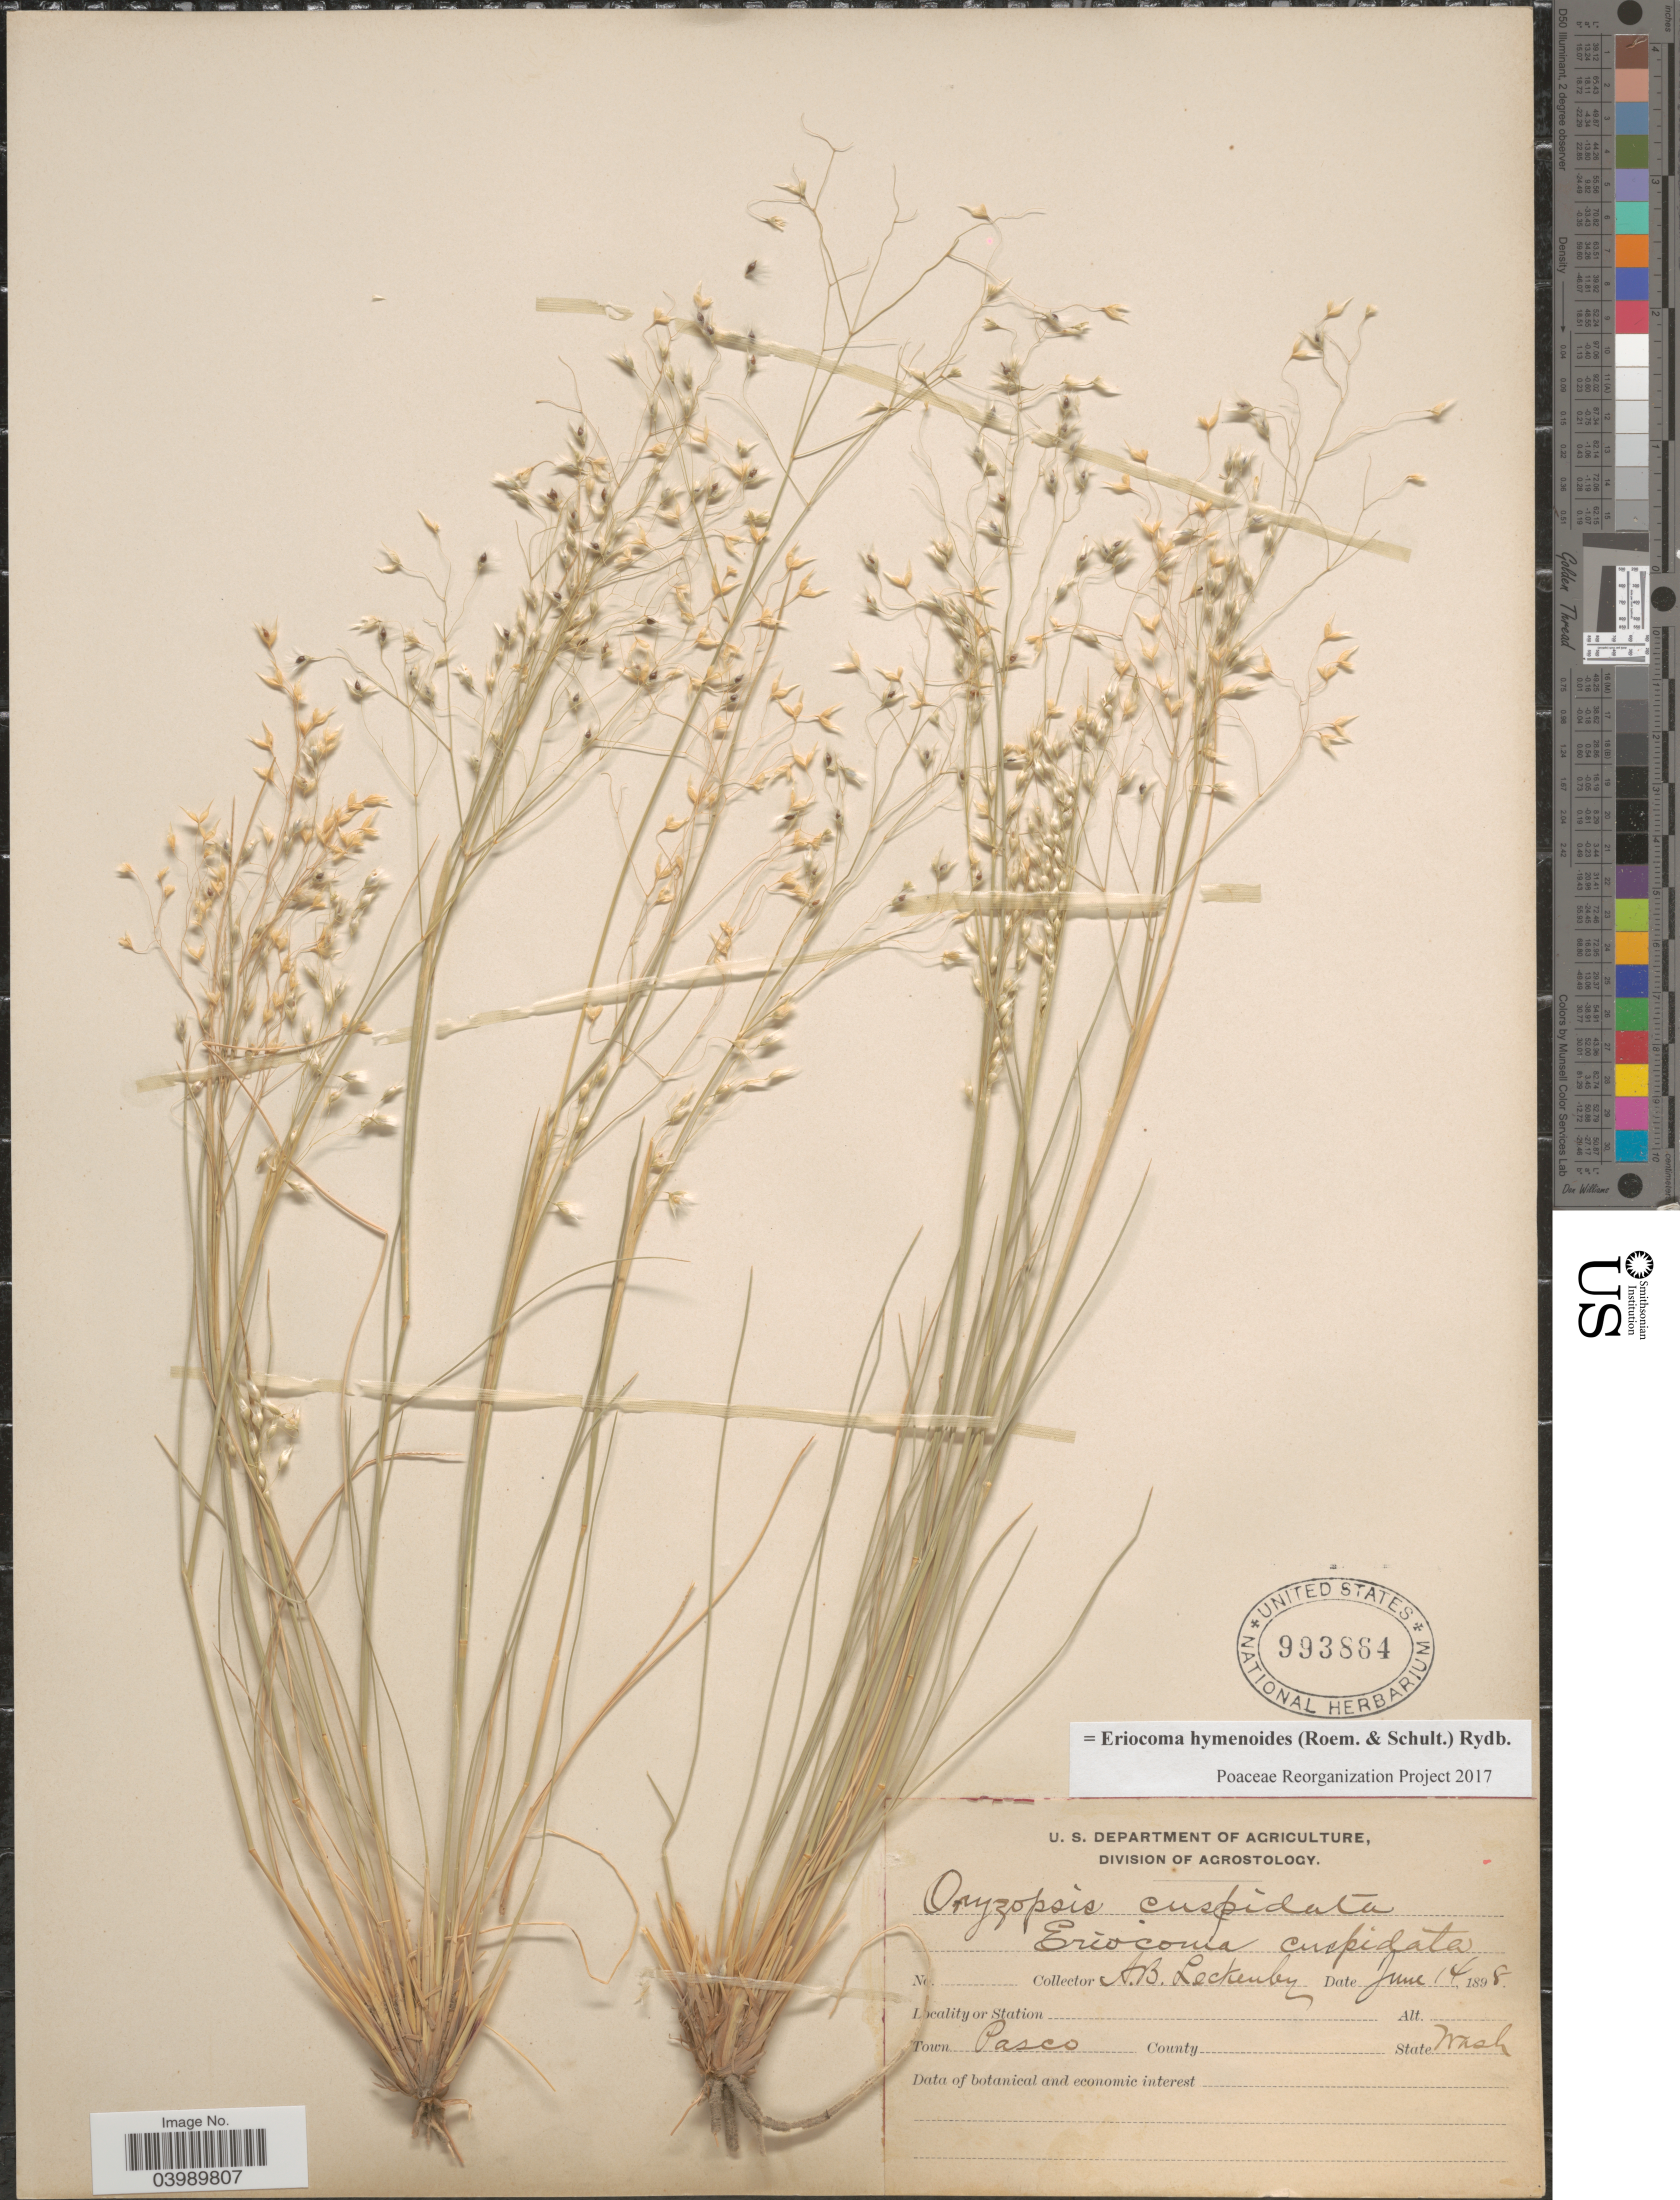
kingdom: Plantae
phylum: Tracheophyta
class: Liliopsida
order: Poales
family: Poaceae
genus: Eriocoma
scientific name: Eriocoma hymenoides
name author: (Roem. & Schult.) Rydb.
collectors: A. Leckenby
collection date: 1898-06-14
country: United States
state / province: Washington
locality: Town Pasco.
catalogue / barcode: US 993864